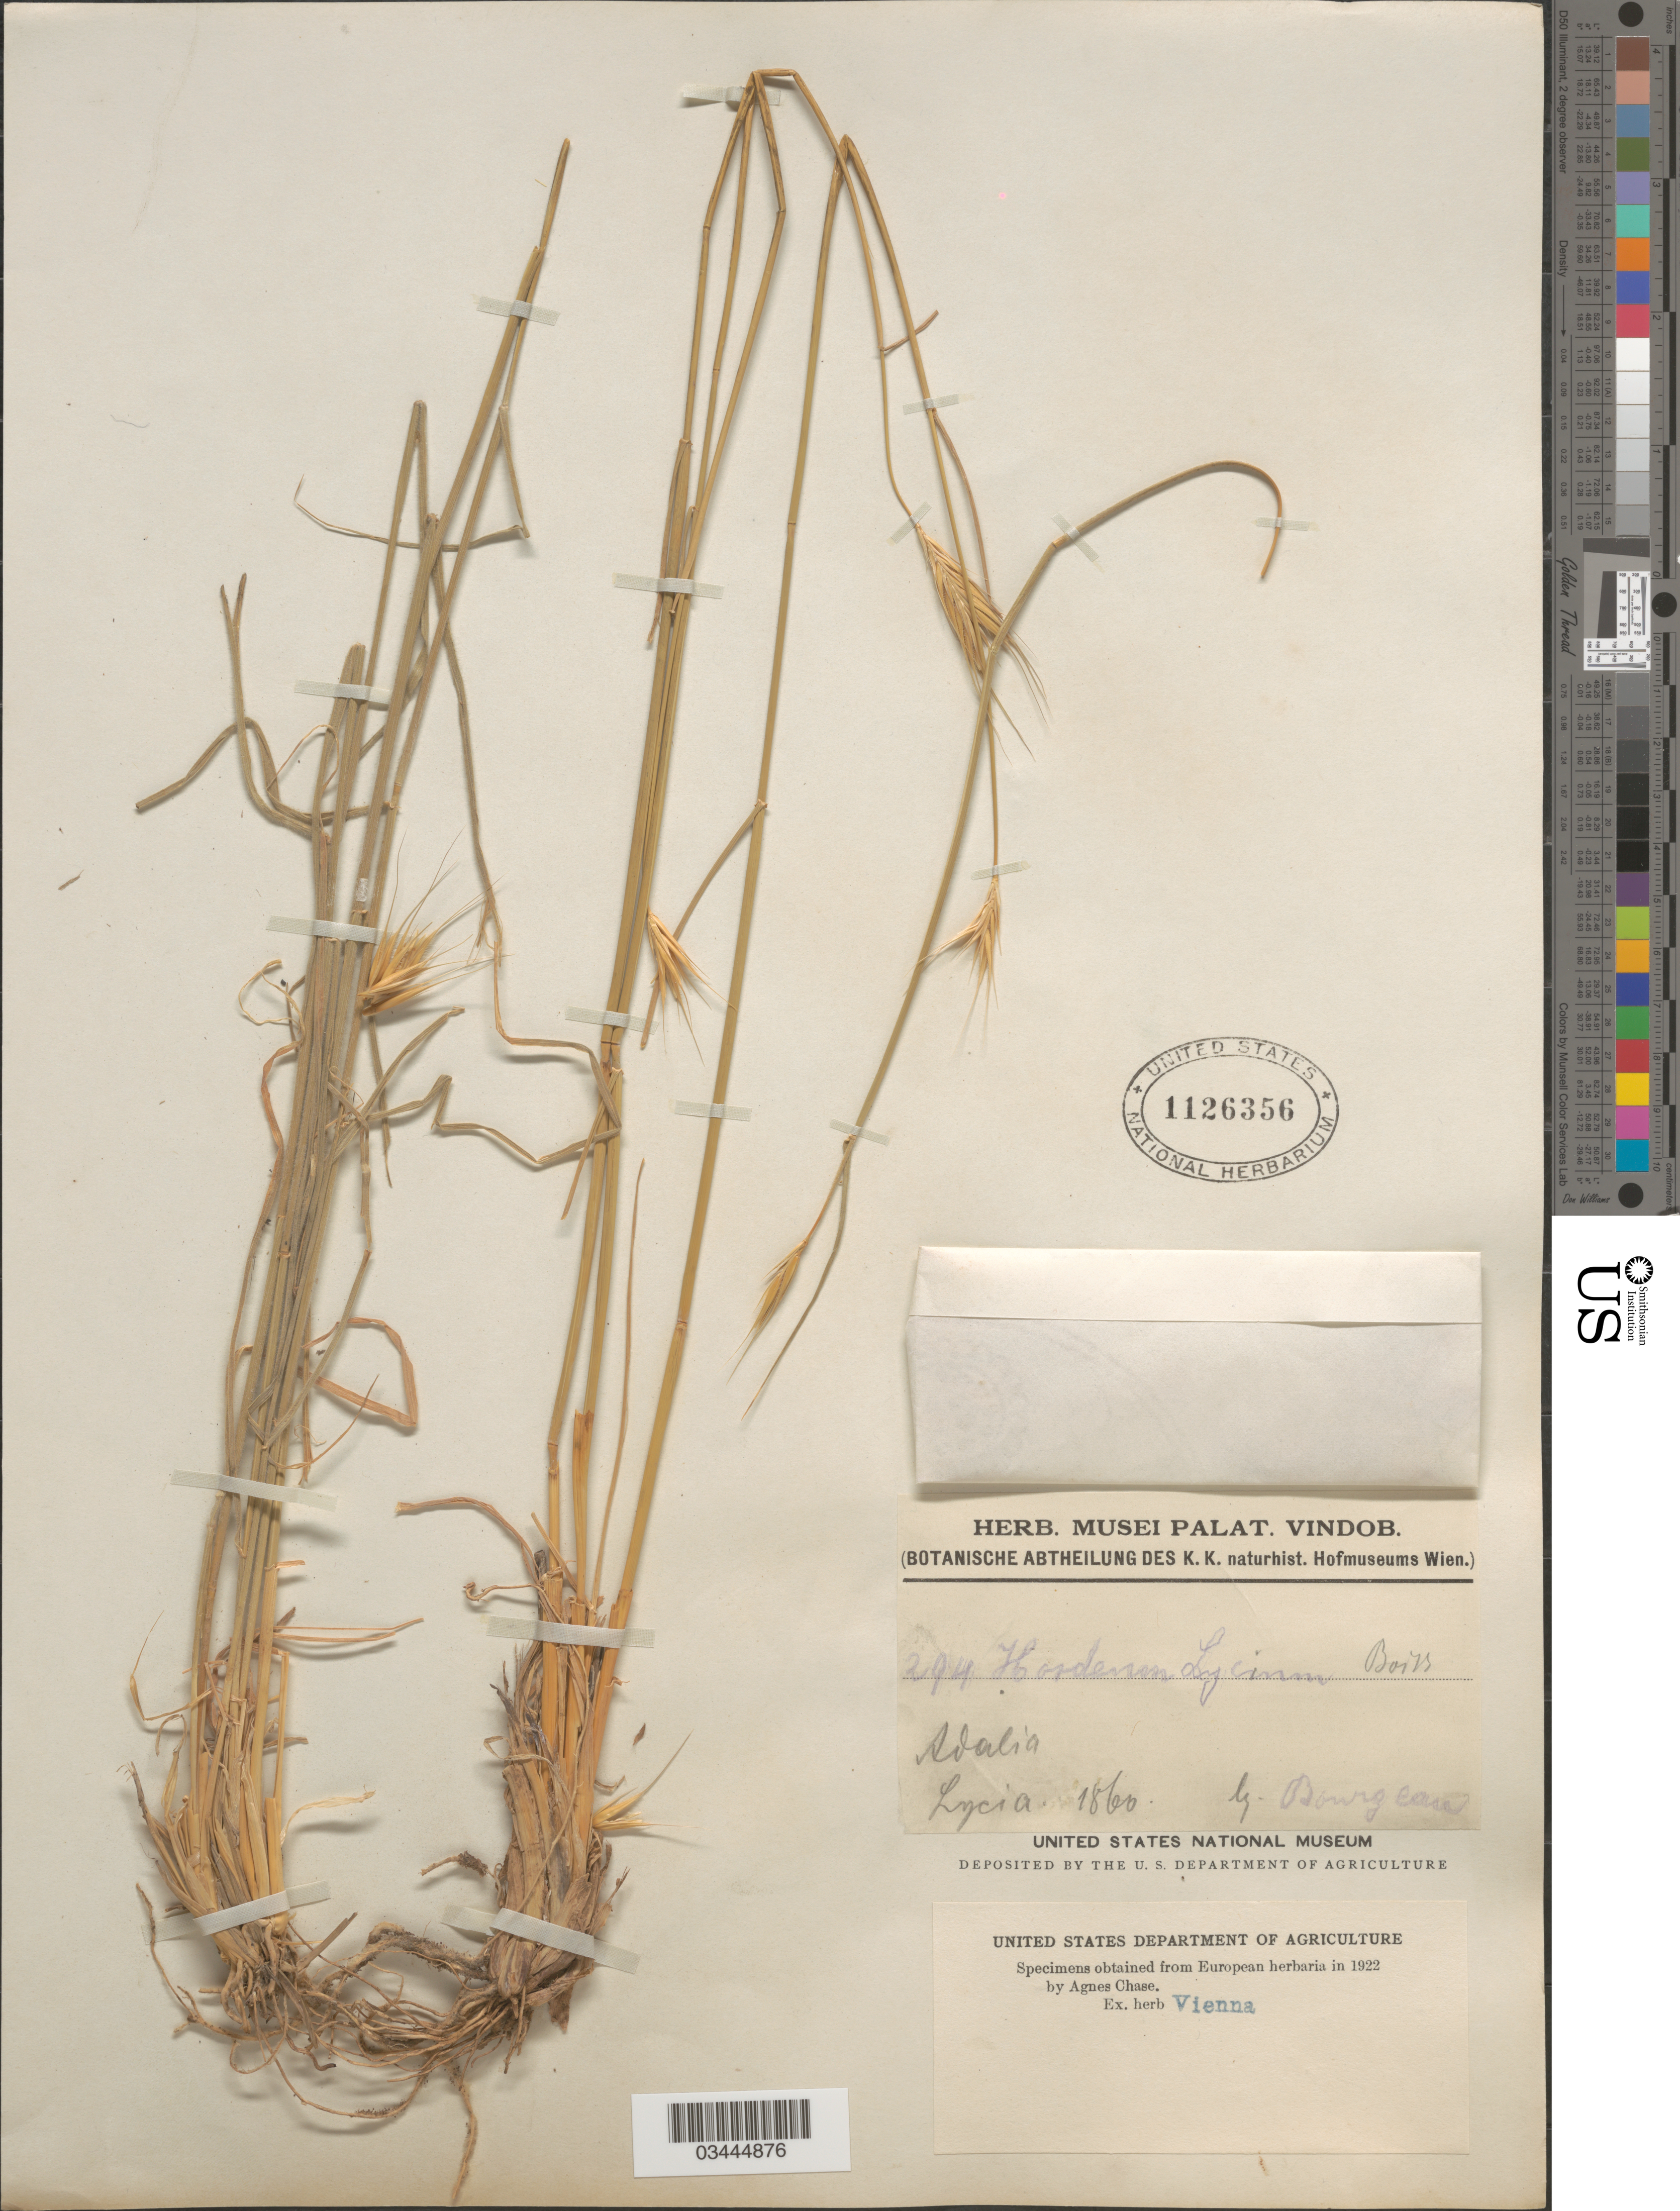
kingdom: Plantae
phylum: Tracheophyta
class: Liliopsida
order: Poales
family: Poaceae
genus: Secale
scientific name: Secale montanum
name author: Gussone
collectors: -. Bourgeau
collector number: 294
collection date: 1860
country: Turkey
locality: Adalia, Lycia.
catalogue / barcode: US 1126356